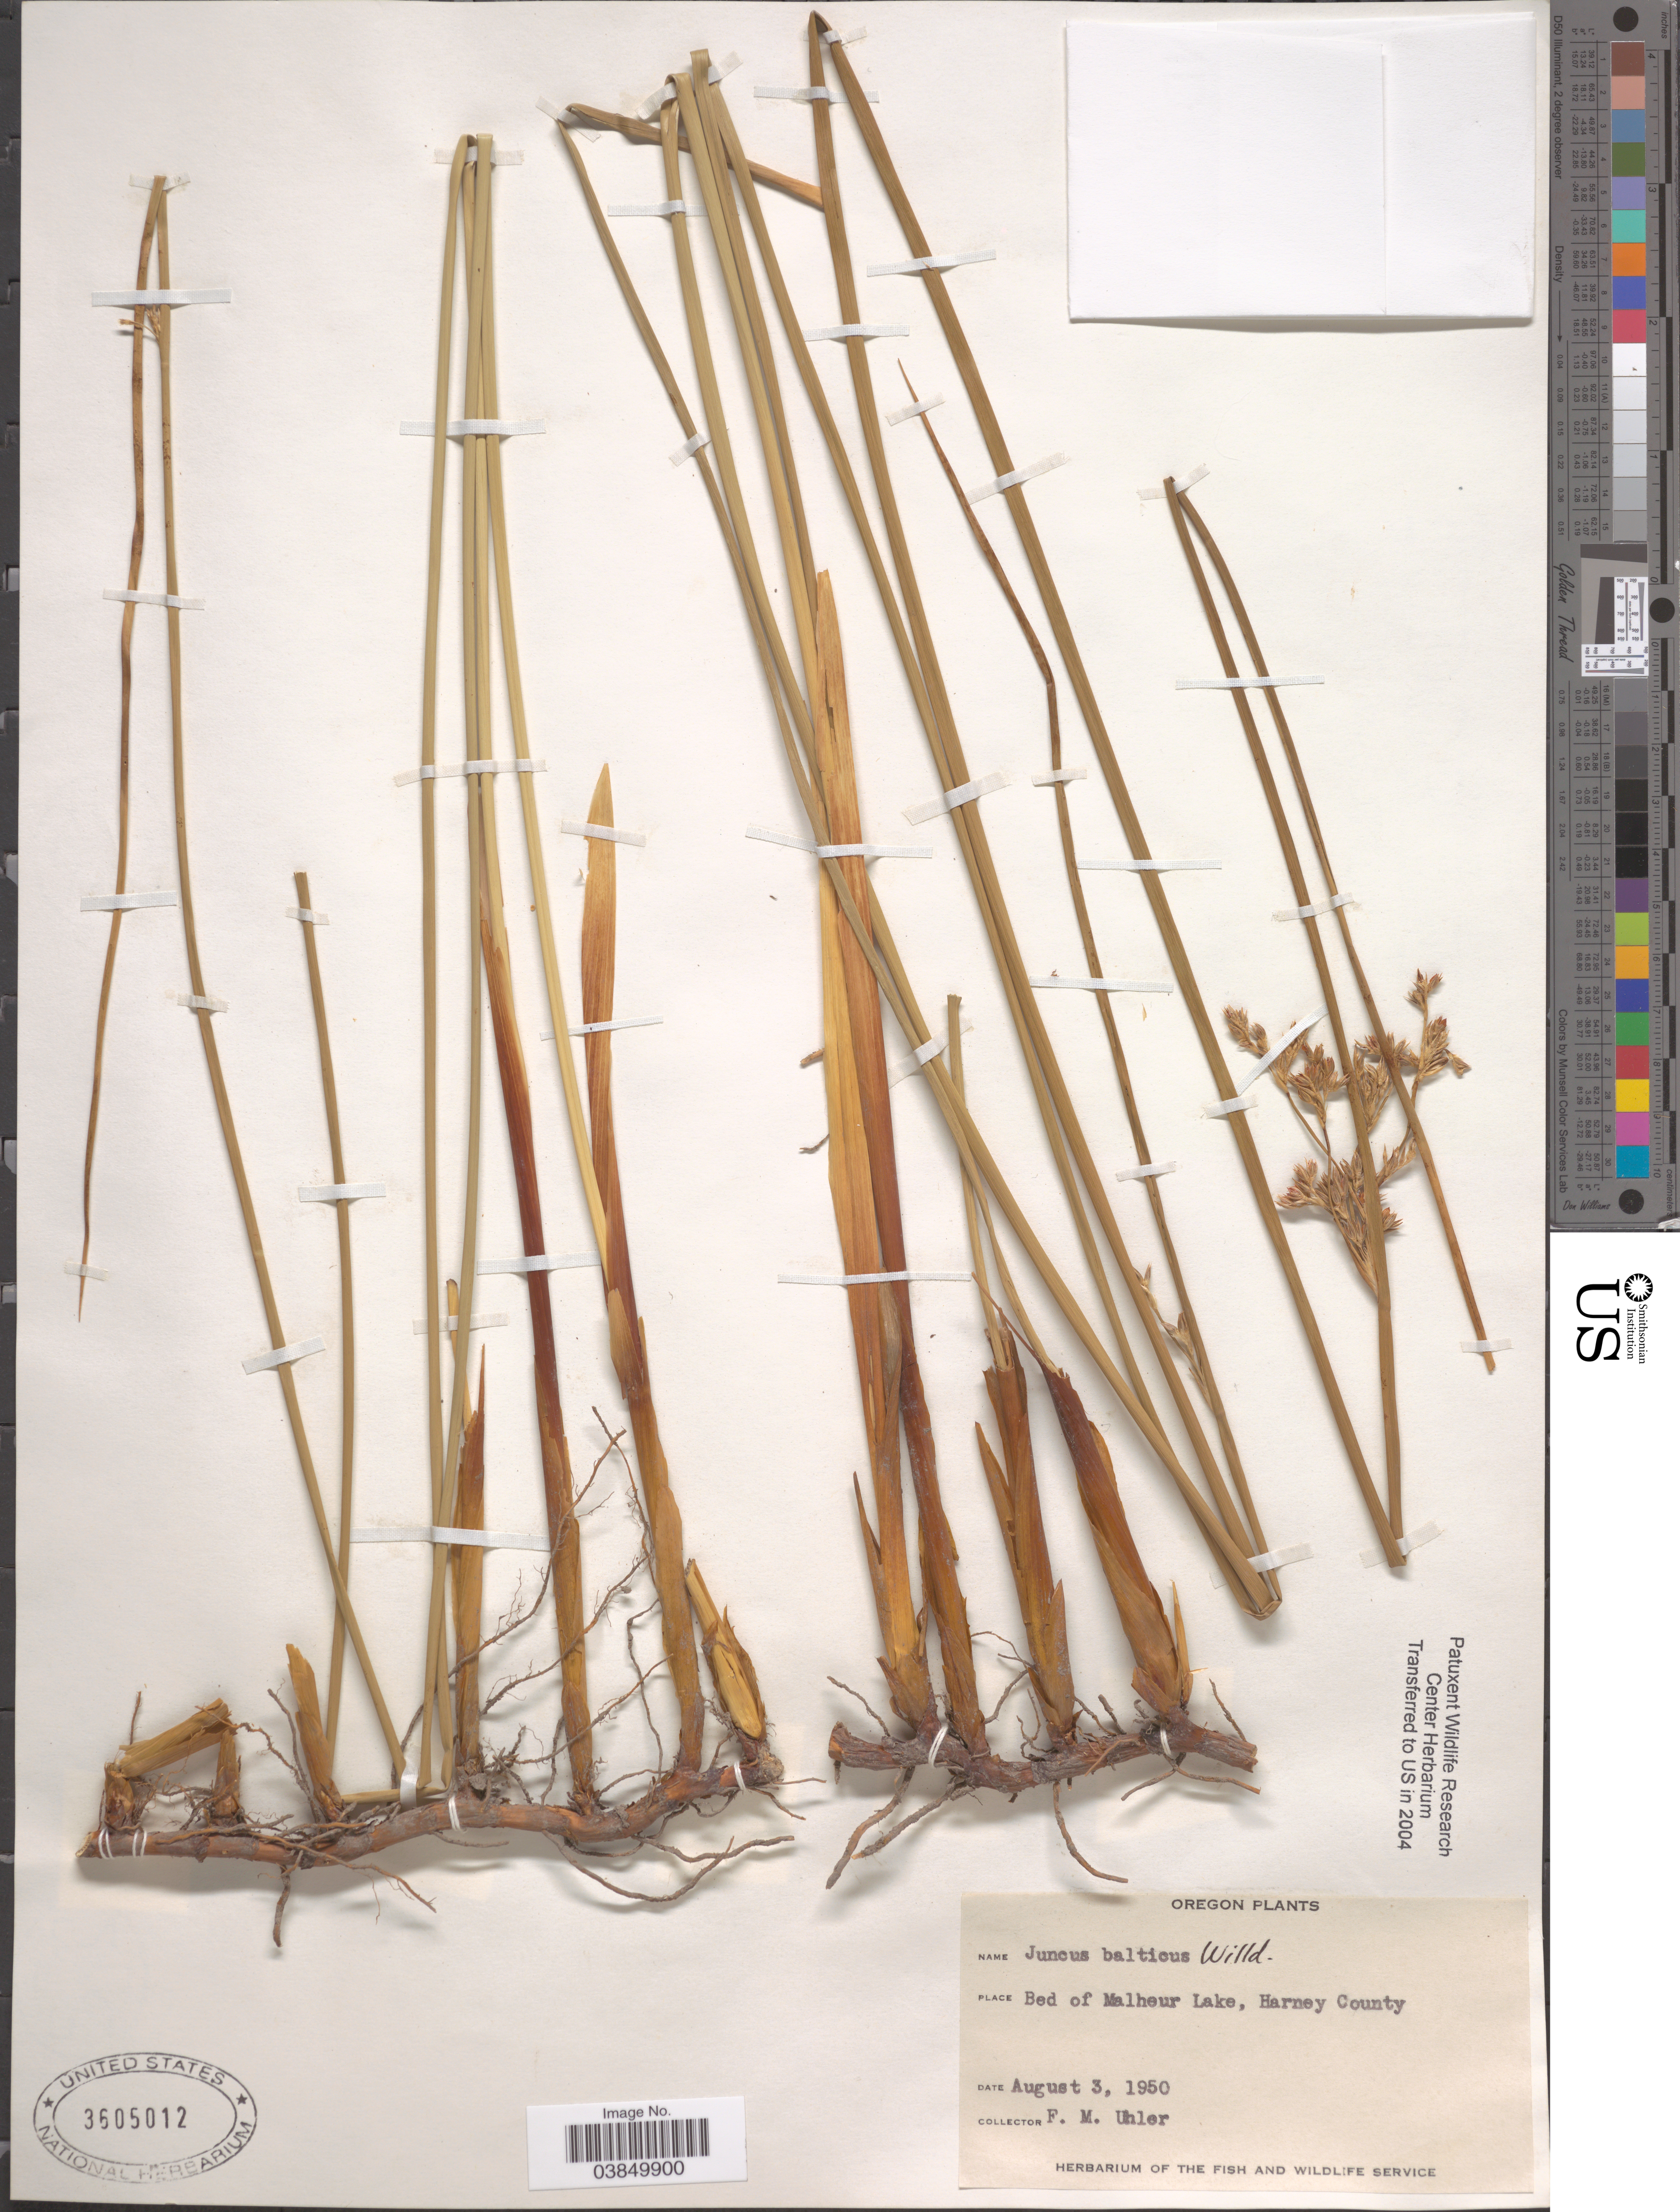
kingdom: Plantae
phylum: Tracheophyta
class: Liliopsida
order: Poales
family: Juncaceae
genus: Juncus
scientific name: Juncus balticus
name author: Willd.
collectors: F. M. Uhler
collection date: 1950-08-03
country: United States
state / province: Oregon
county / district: Harney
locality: Bed of Malheur Lake, Harney County.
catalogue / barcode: US 3605012